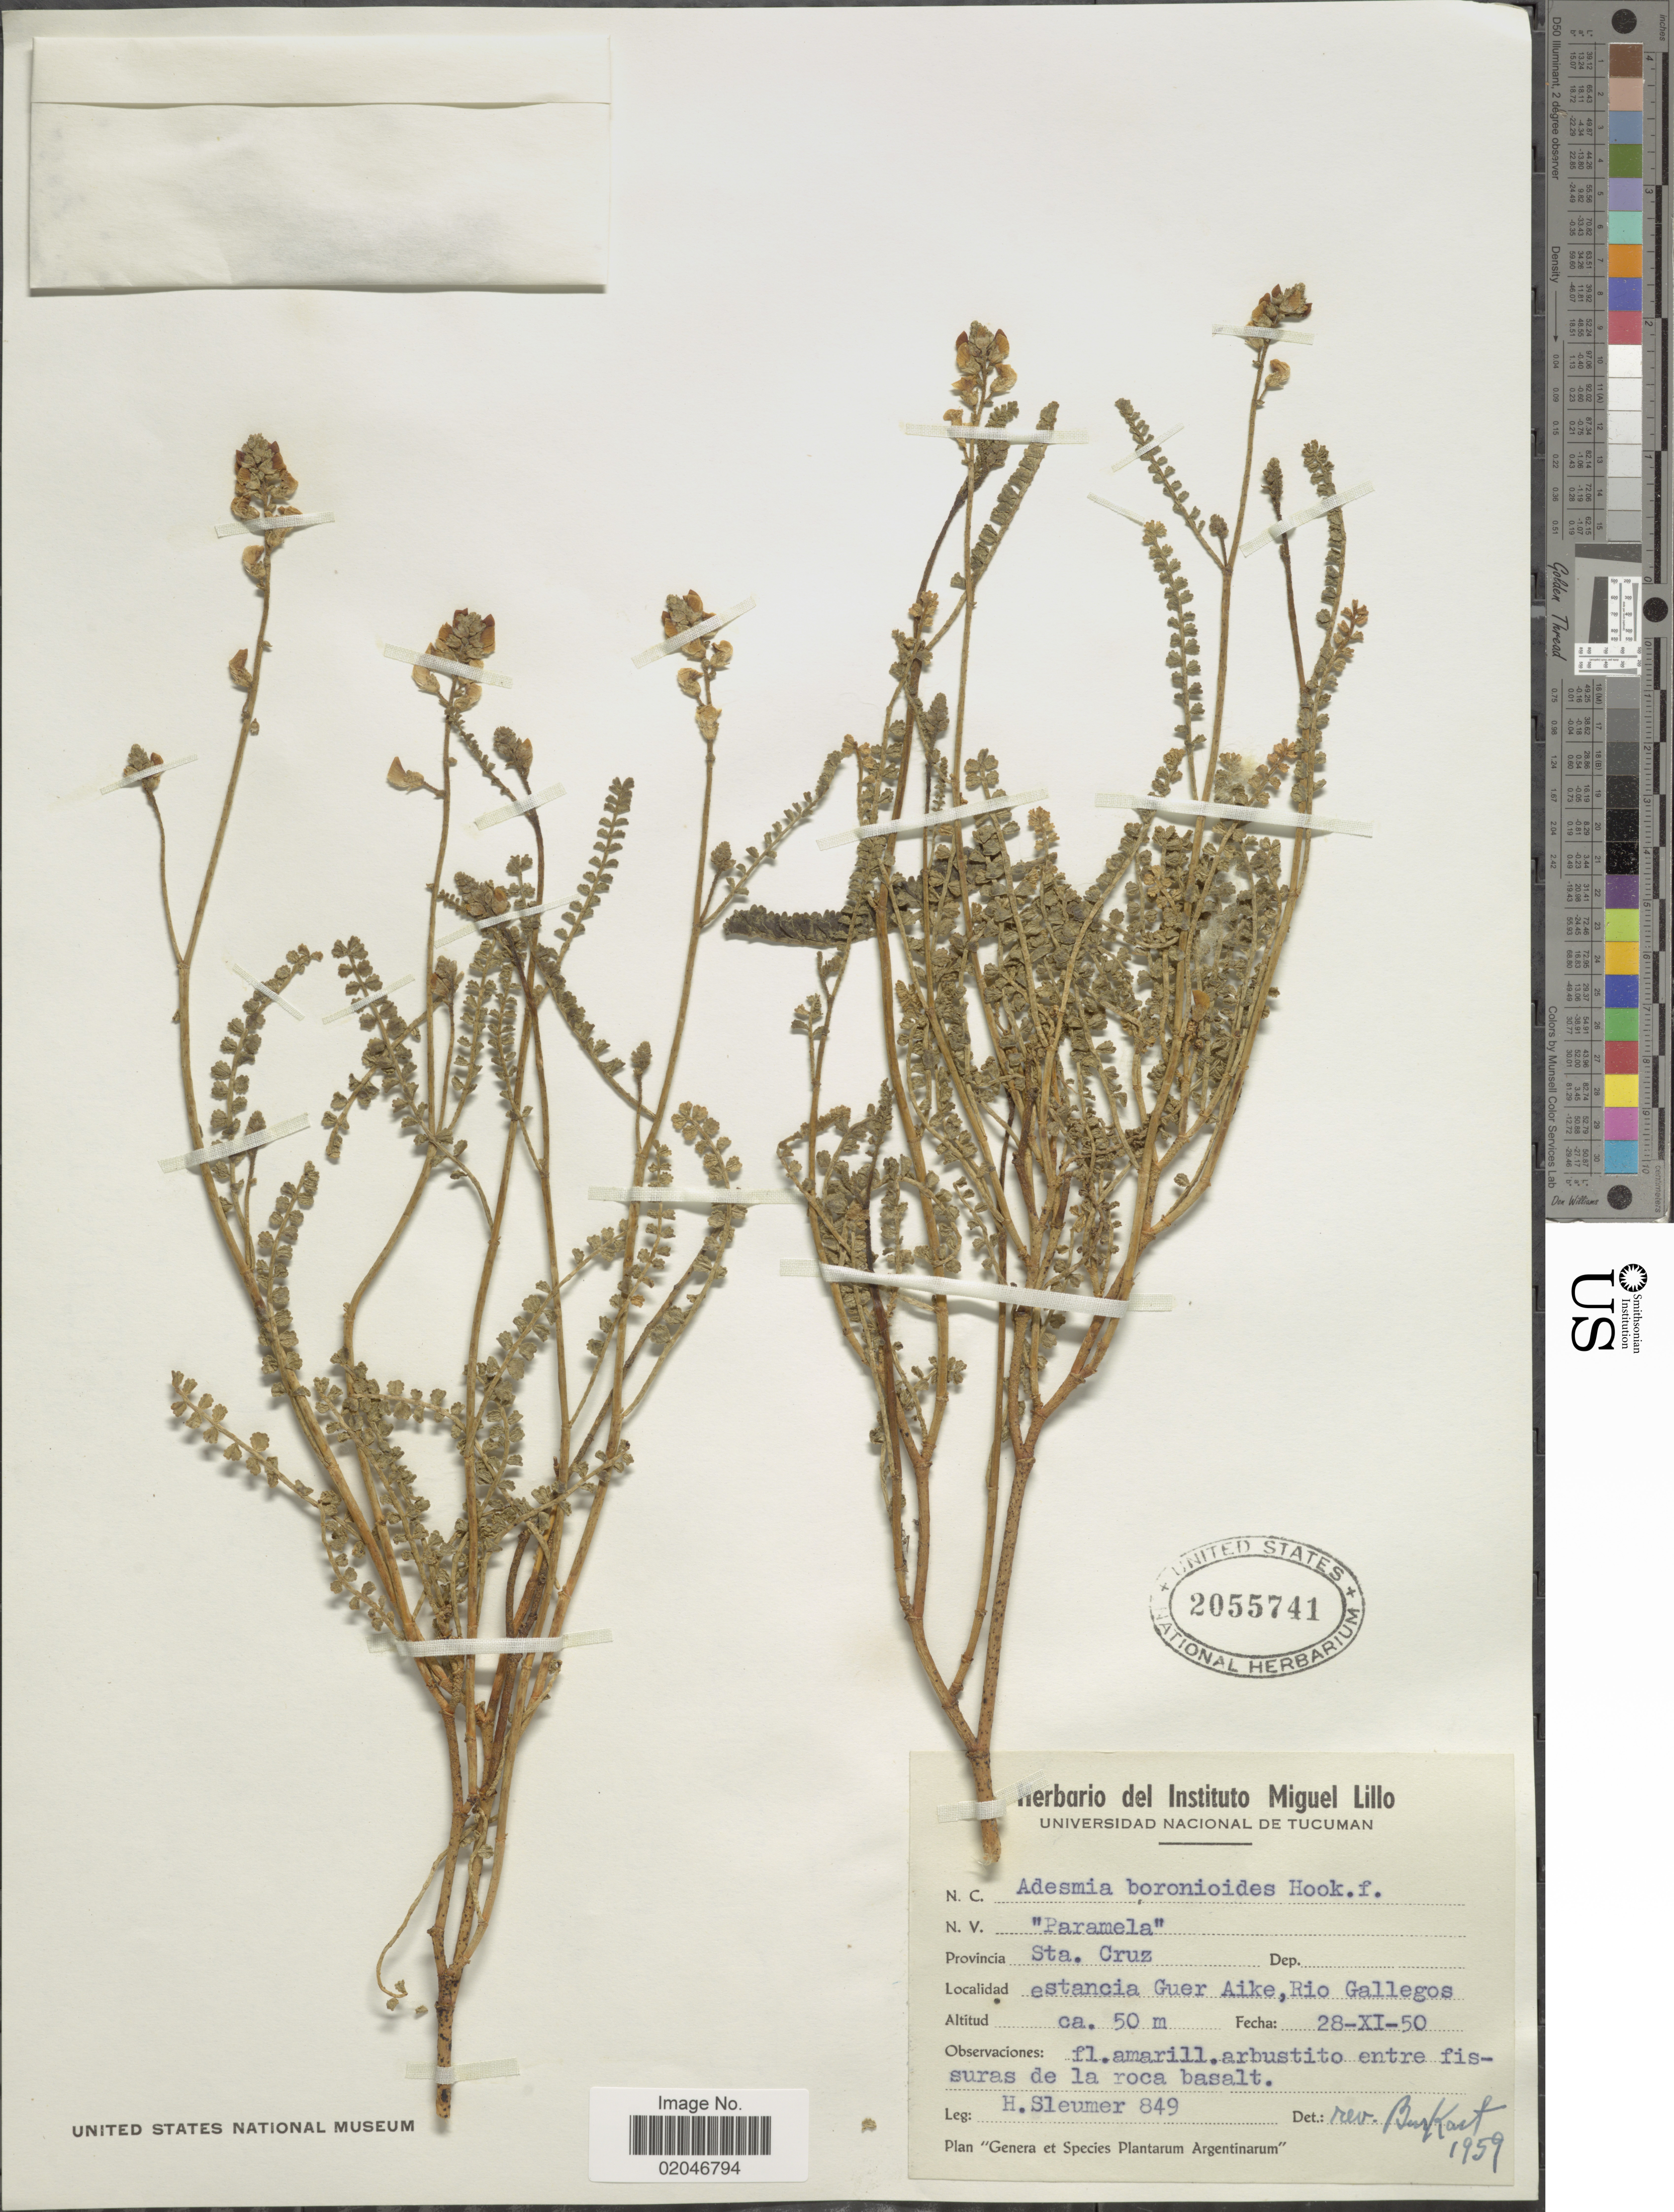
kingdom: Plantae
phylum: Tracheophyta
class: Magnoliopsida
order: Fabales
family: Fabaceae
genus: Adesmia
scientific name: Adesmia boronioides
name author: Hook. f.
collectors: H. O. Sleumer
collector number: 849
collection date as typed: Transcribed d/m/y: 28/11/50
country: Argentina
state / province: Santa Cruz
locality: Estancia Guer Aike, Rio Gallegos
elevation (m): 50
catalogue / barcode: US 2055741